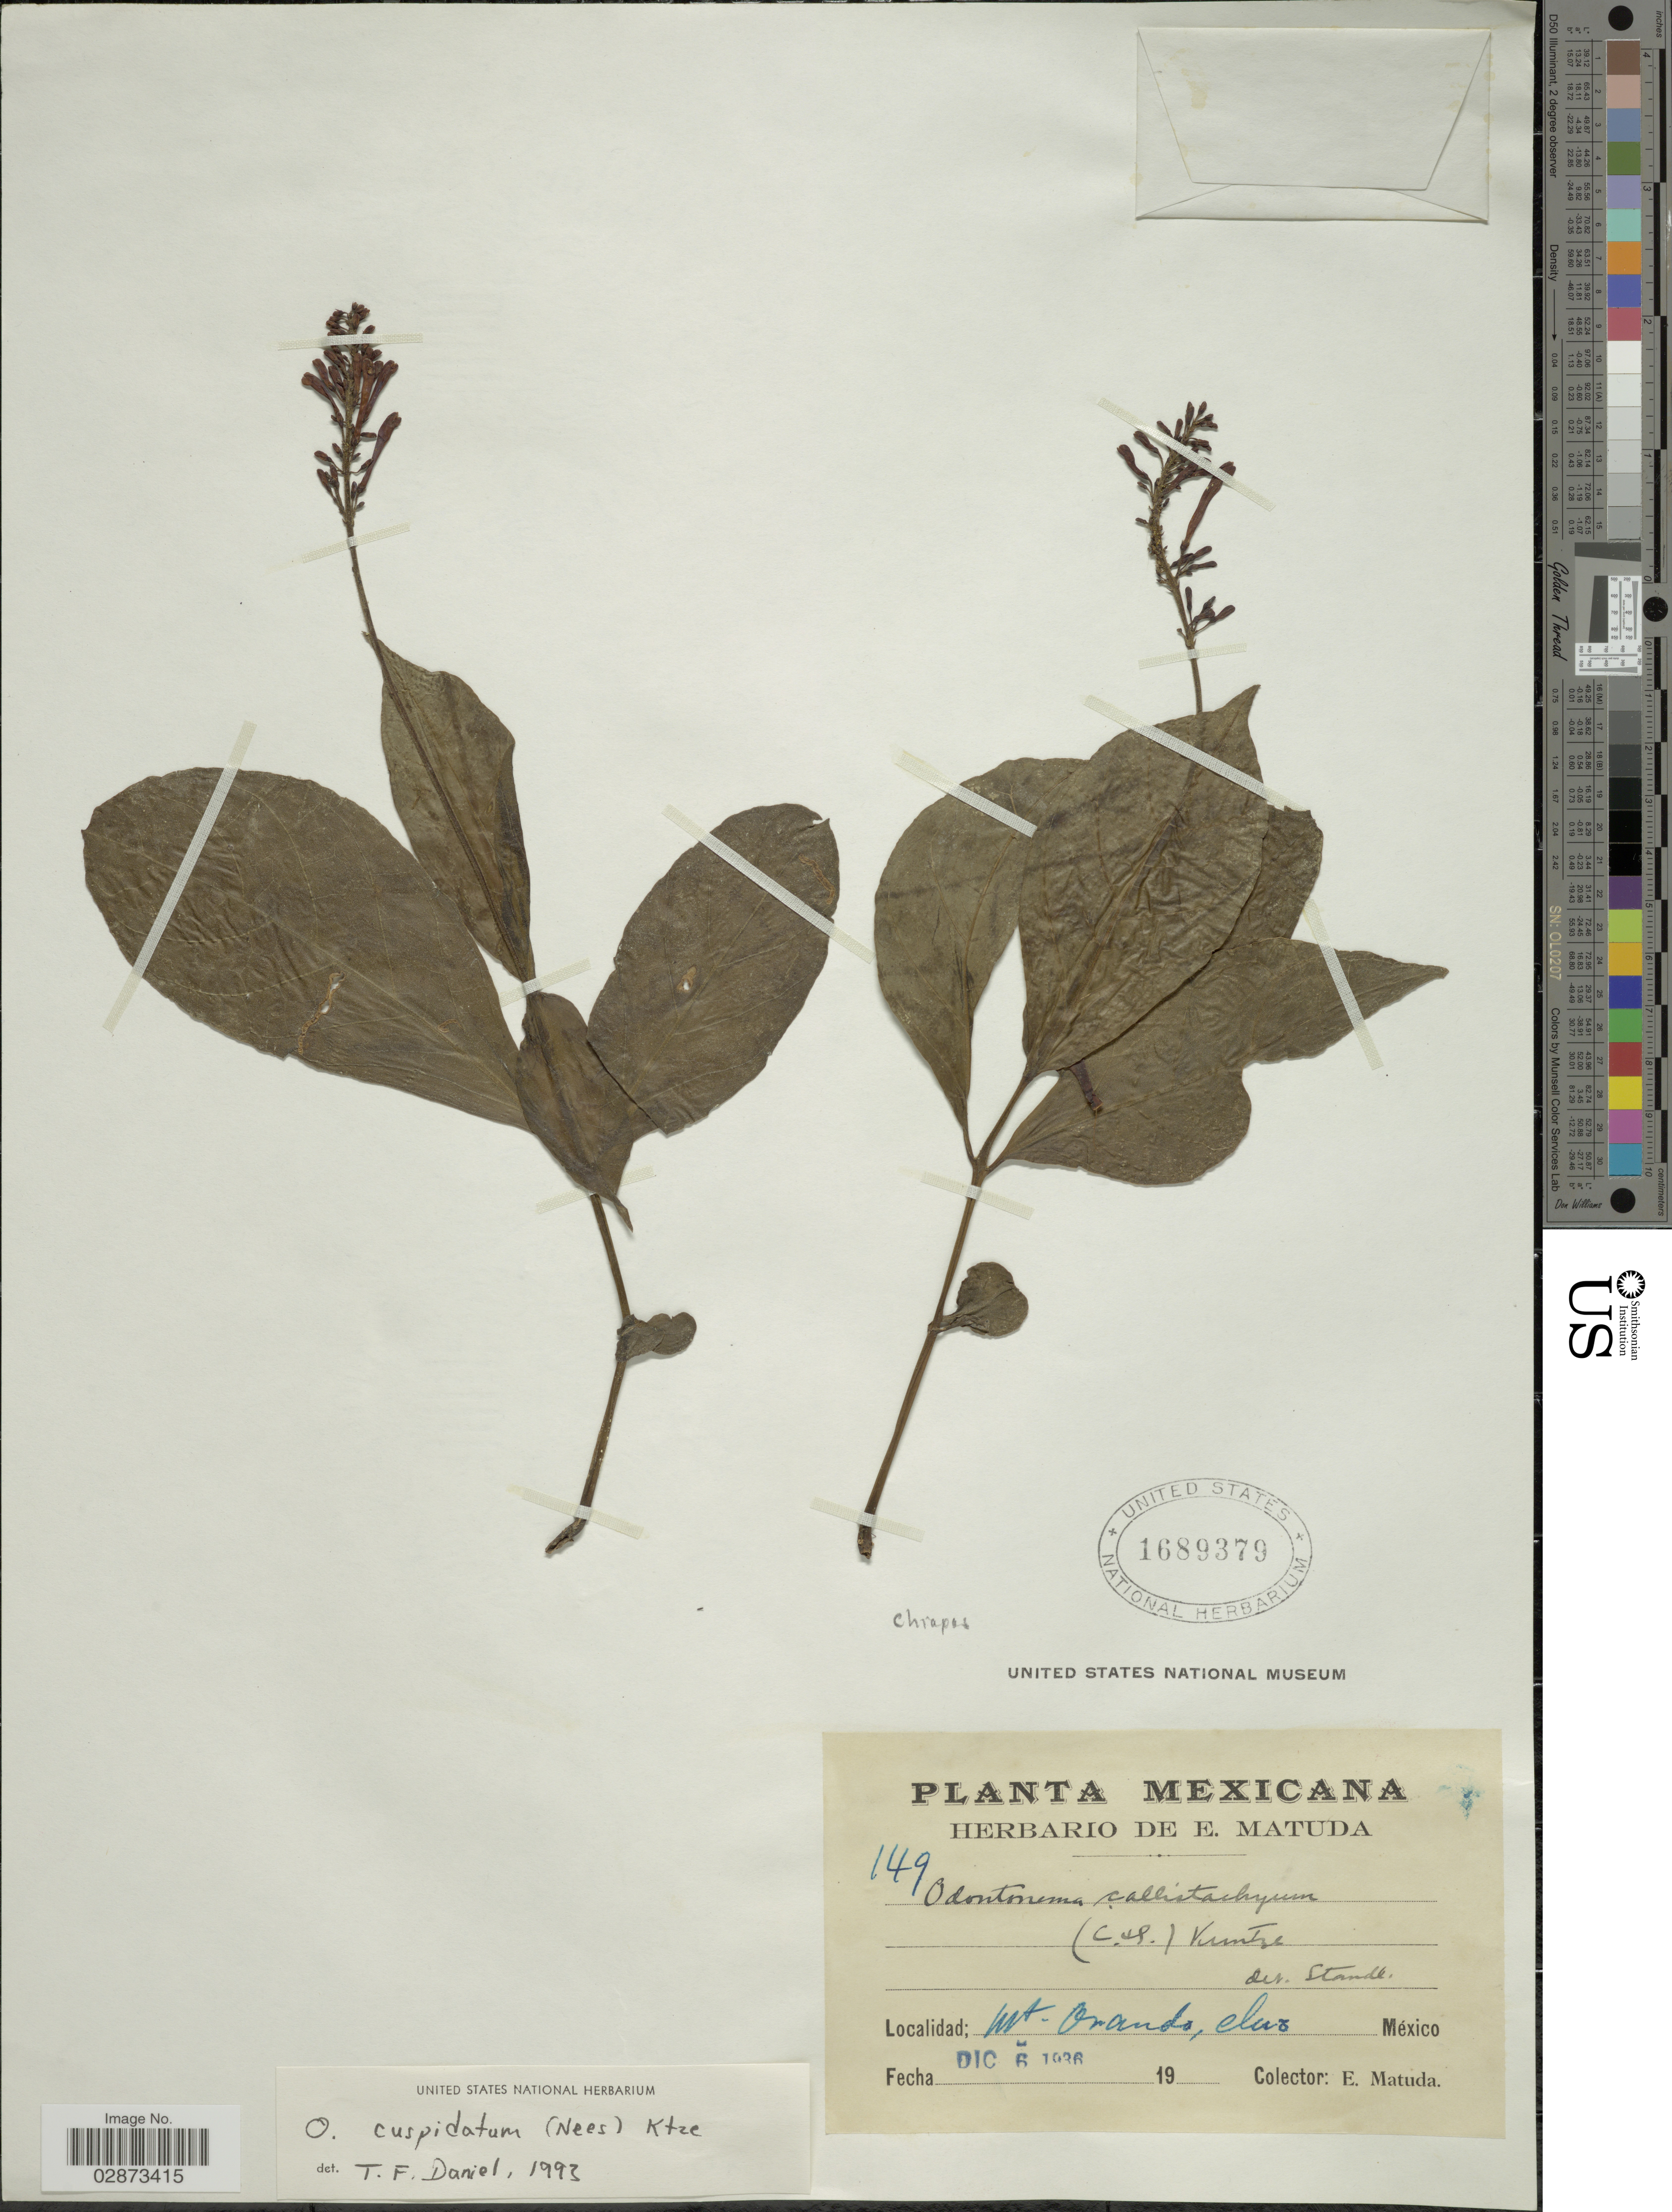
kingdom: Plantae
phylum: Tracheophyta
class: Magnoliopsida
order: Lamiales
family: Acanthaceae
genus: Odontonema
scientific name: Odontonema cuspidatum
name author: (Nees) Kuntze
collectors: E. Matuda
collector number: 149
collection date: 1936-12-06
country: Mexico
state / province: Chiapas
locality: Mt. Ovando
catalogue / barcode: US 1689379